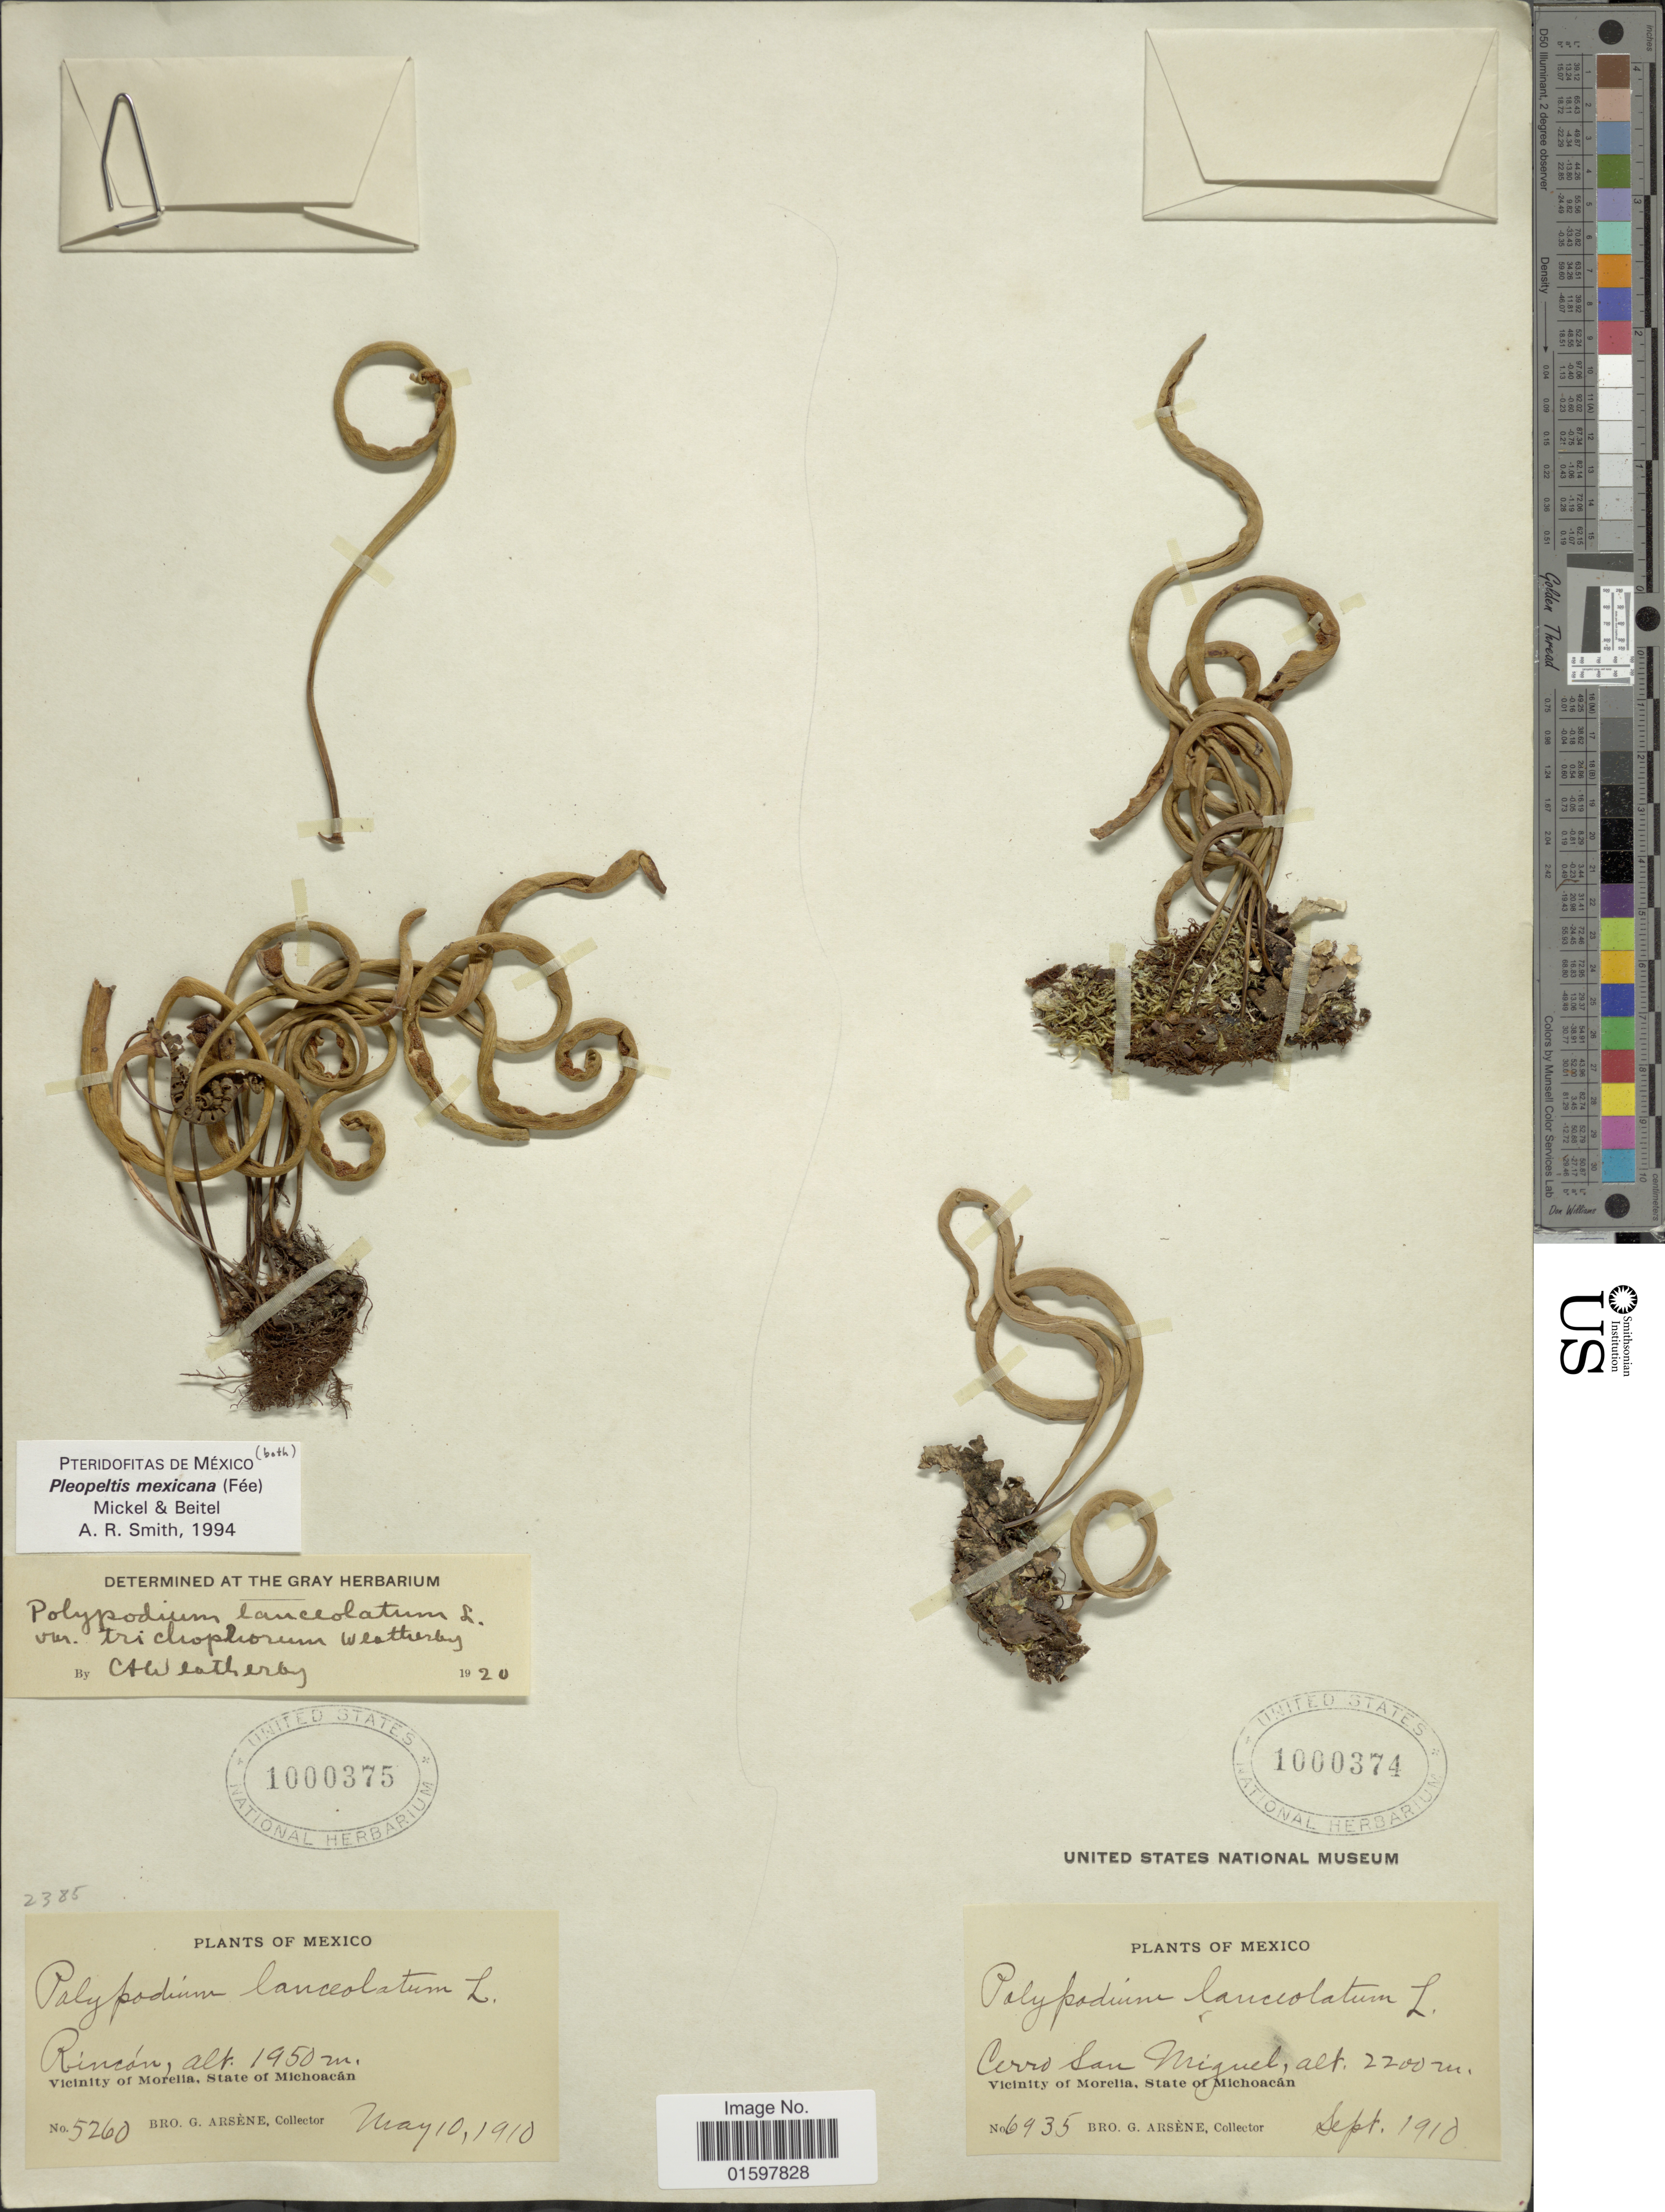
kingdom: Plantae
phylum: Tracheophyta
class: Polypodiopsida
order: Polypodiales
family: Polypodiaceae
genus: Pleopeltis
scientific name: Pleopeltis mexicana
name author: (Fée) Mickel & Beitel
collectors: Bro. G. Arsène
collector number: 6935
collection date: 1910-09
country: Mexico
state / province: Michoacán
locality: Cerro San Miguel, vicinity of Morelia.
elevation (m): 2200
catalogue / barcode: US 1000374